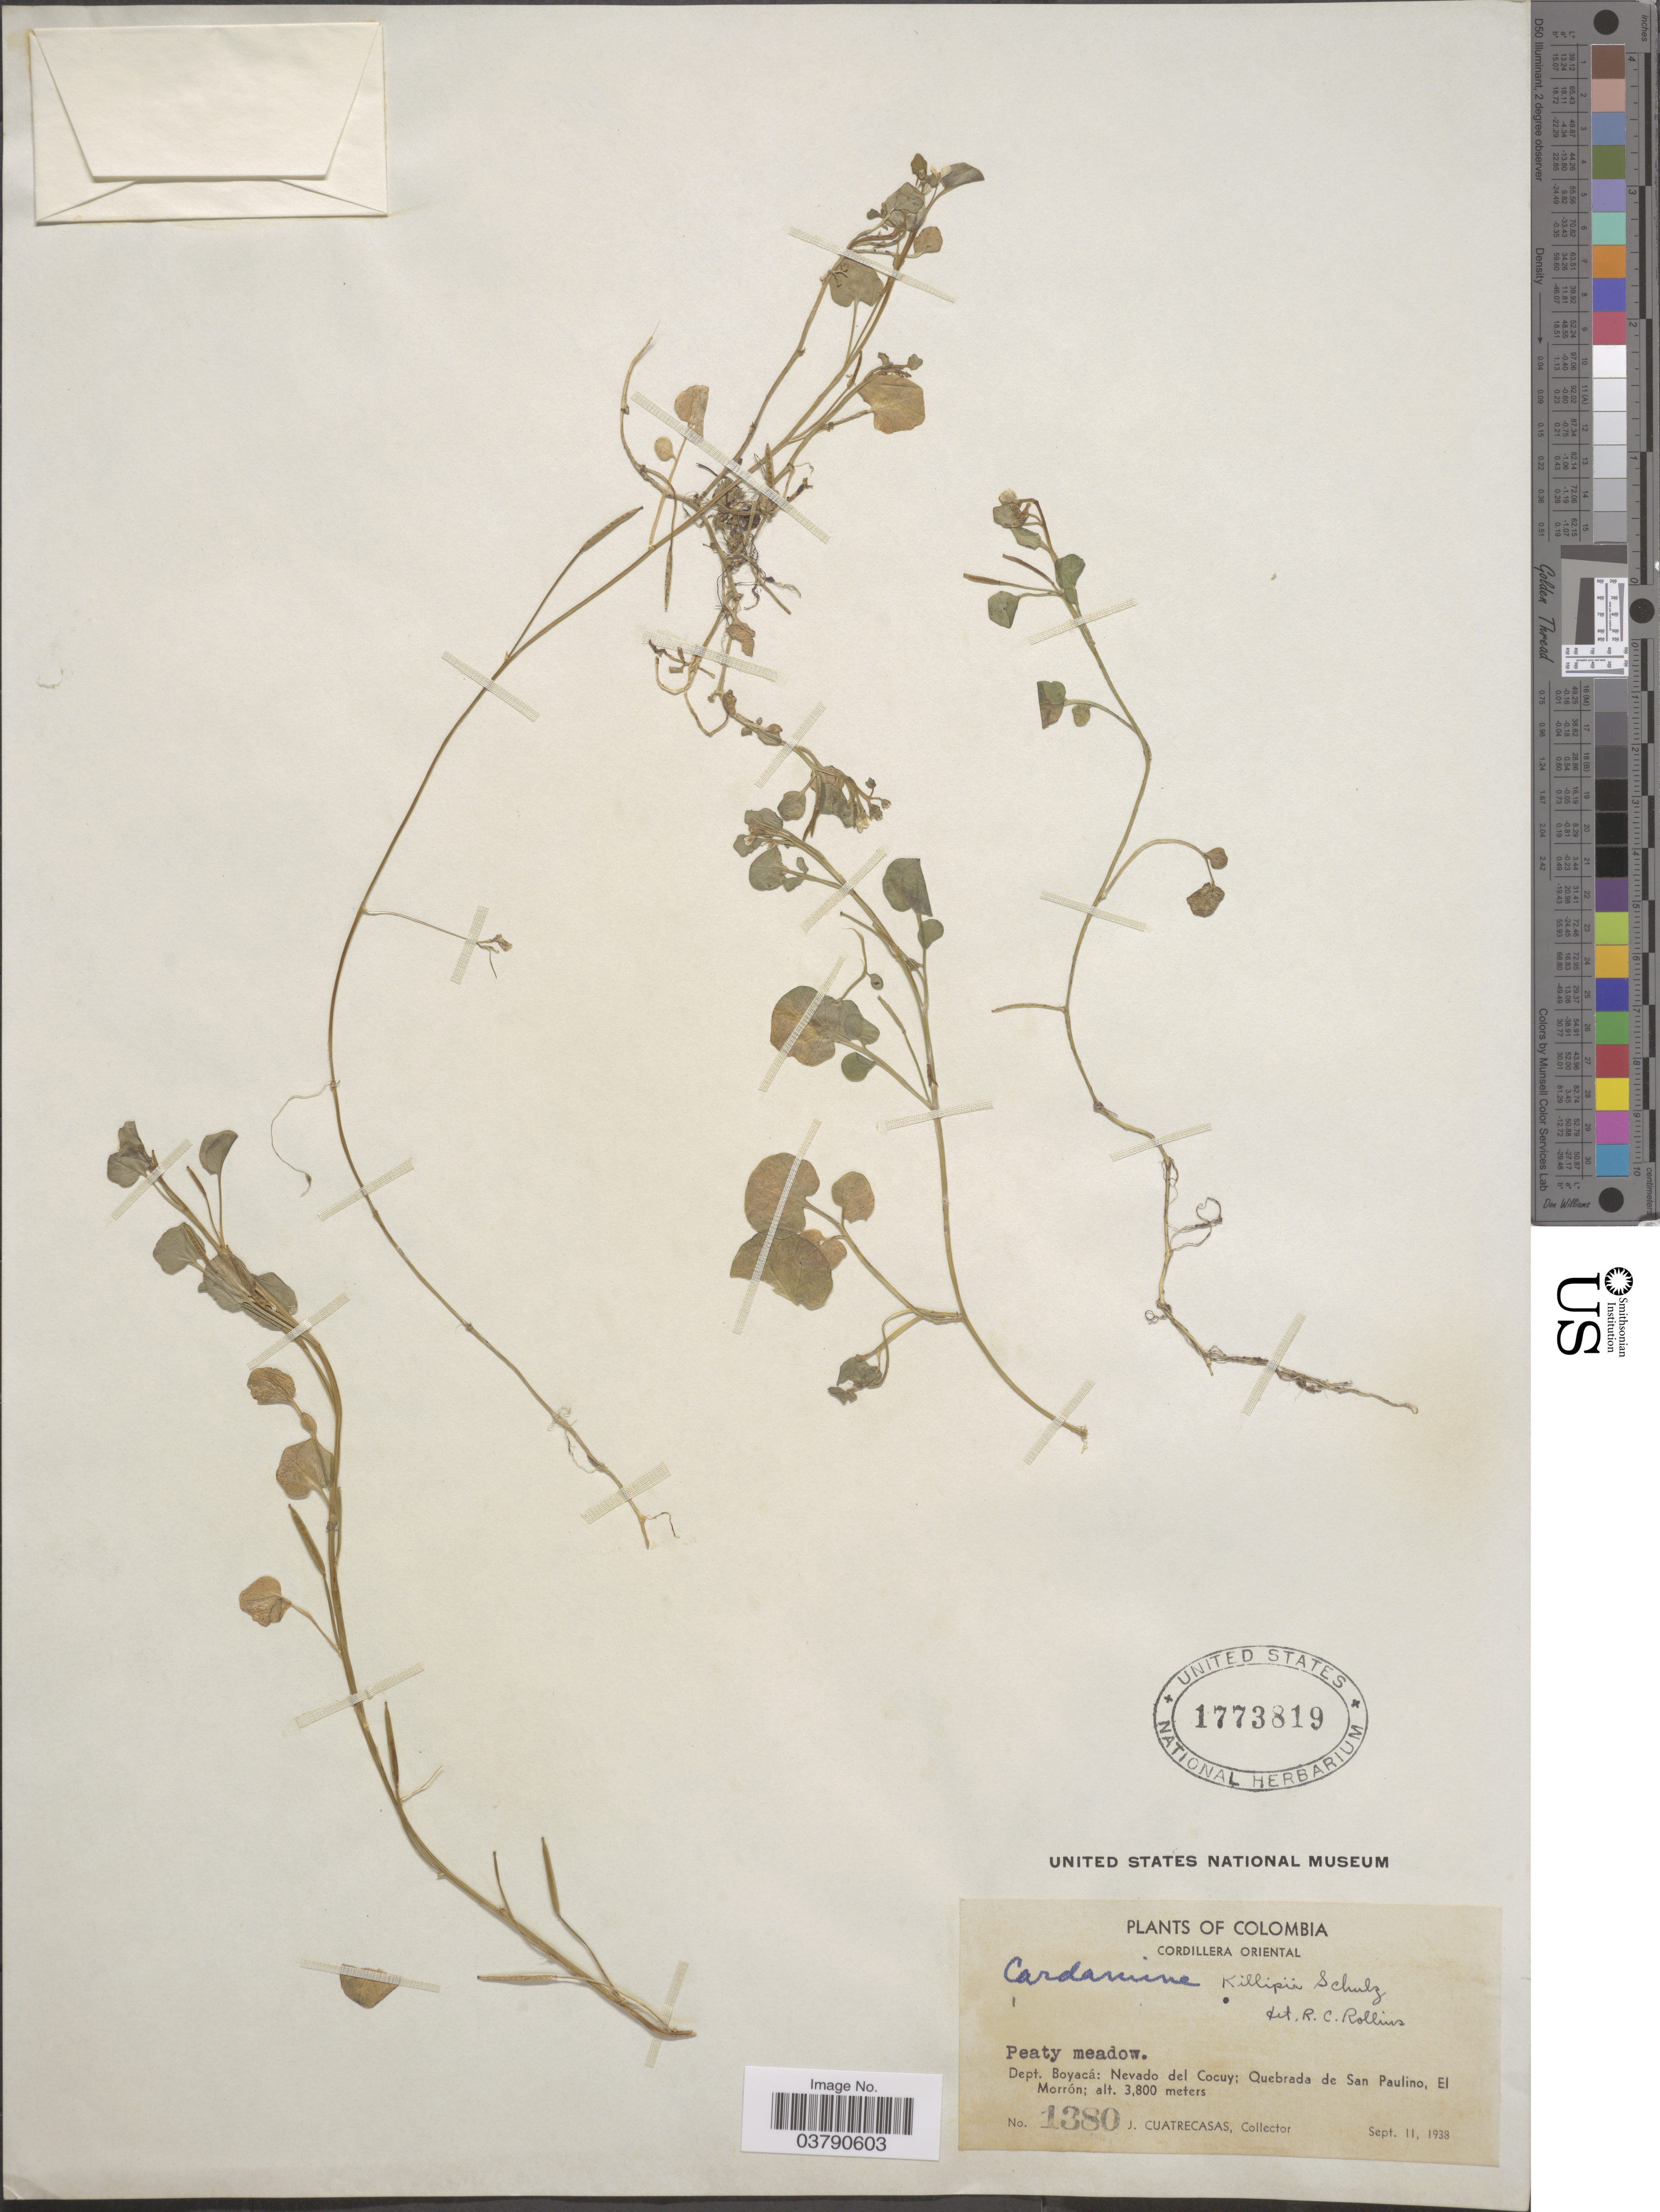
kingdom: Plantae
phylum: Tracheophyta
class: Magnoliopsida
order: Brassicales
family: Brassicaceae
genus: Cardamine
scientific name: Cardamine killipii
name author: O.E. Schulz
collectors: J. Cuatrecasas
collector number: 1380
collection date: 1938-09-11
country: Colombia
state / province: Boyacá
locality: Cordillera Oriental. Dept. Boyacá: Nevado del Cocuy; Quebrada de San Paulino, El Morrón.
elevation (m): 3800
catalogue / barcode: US 1773819